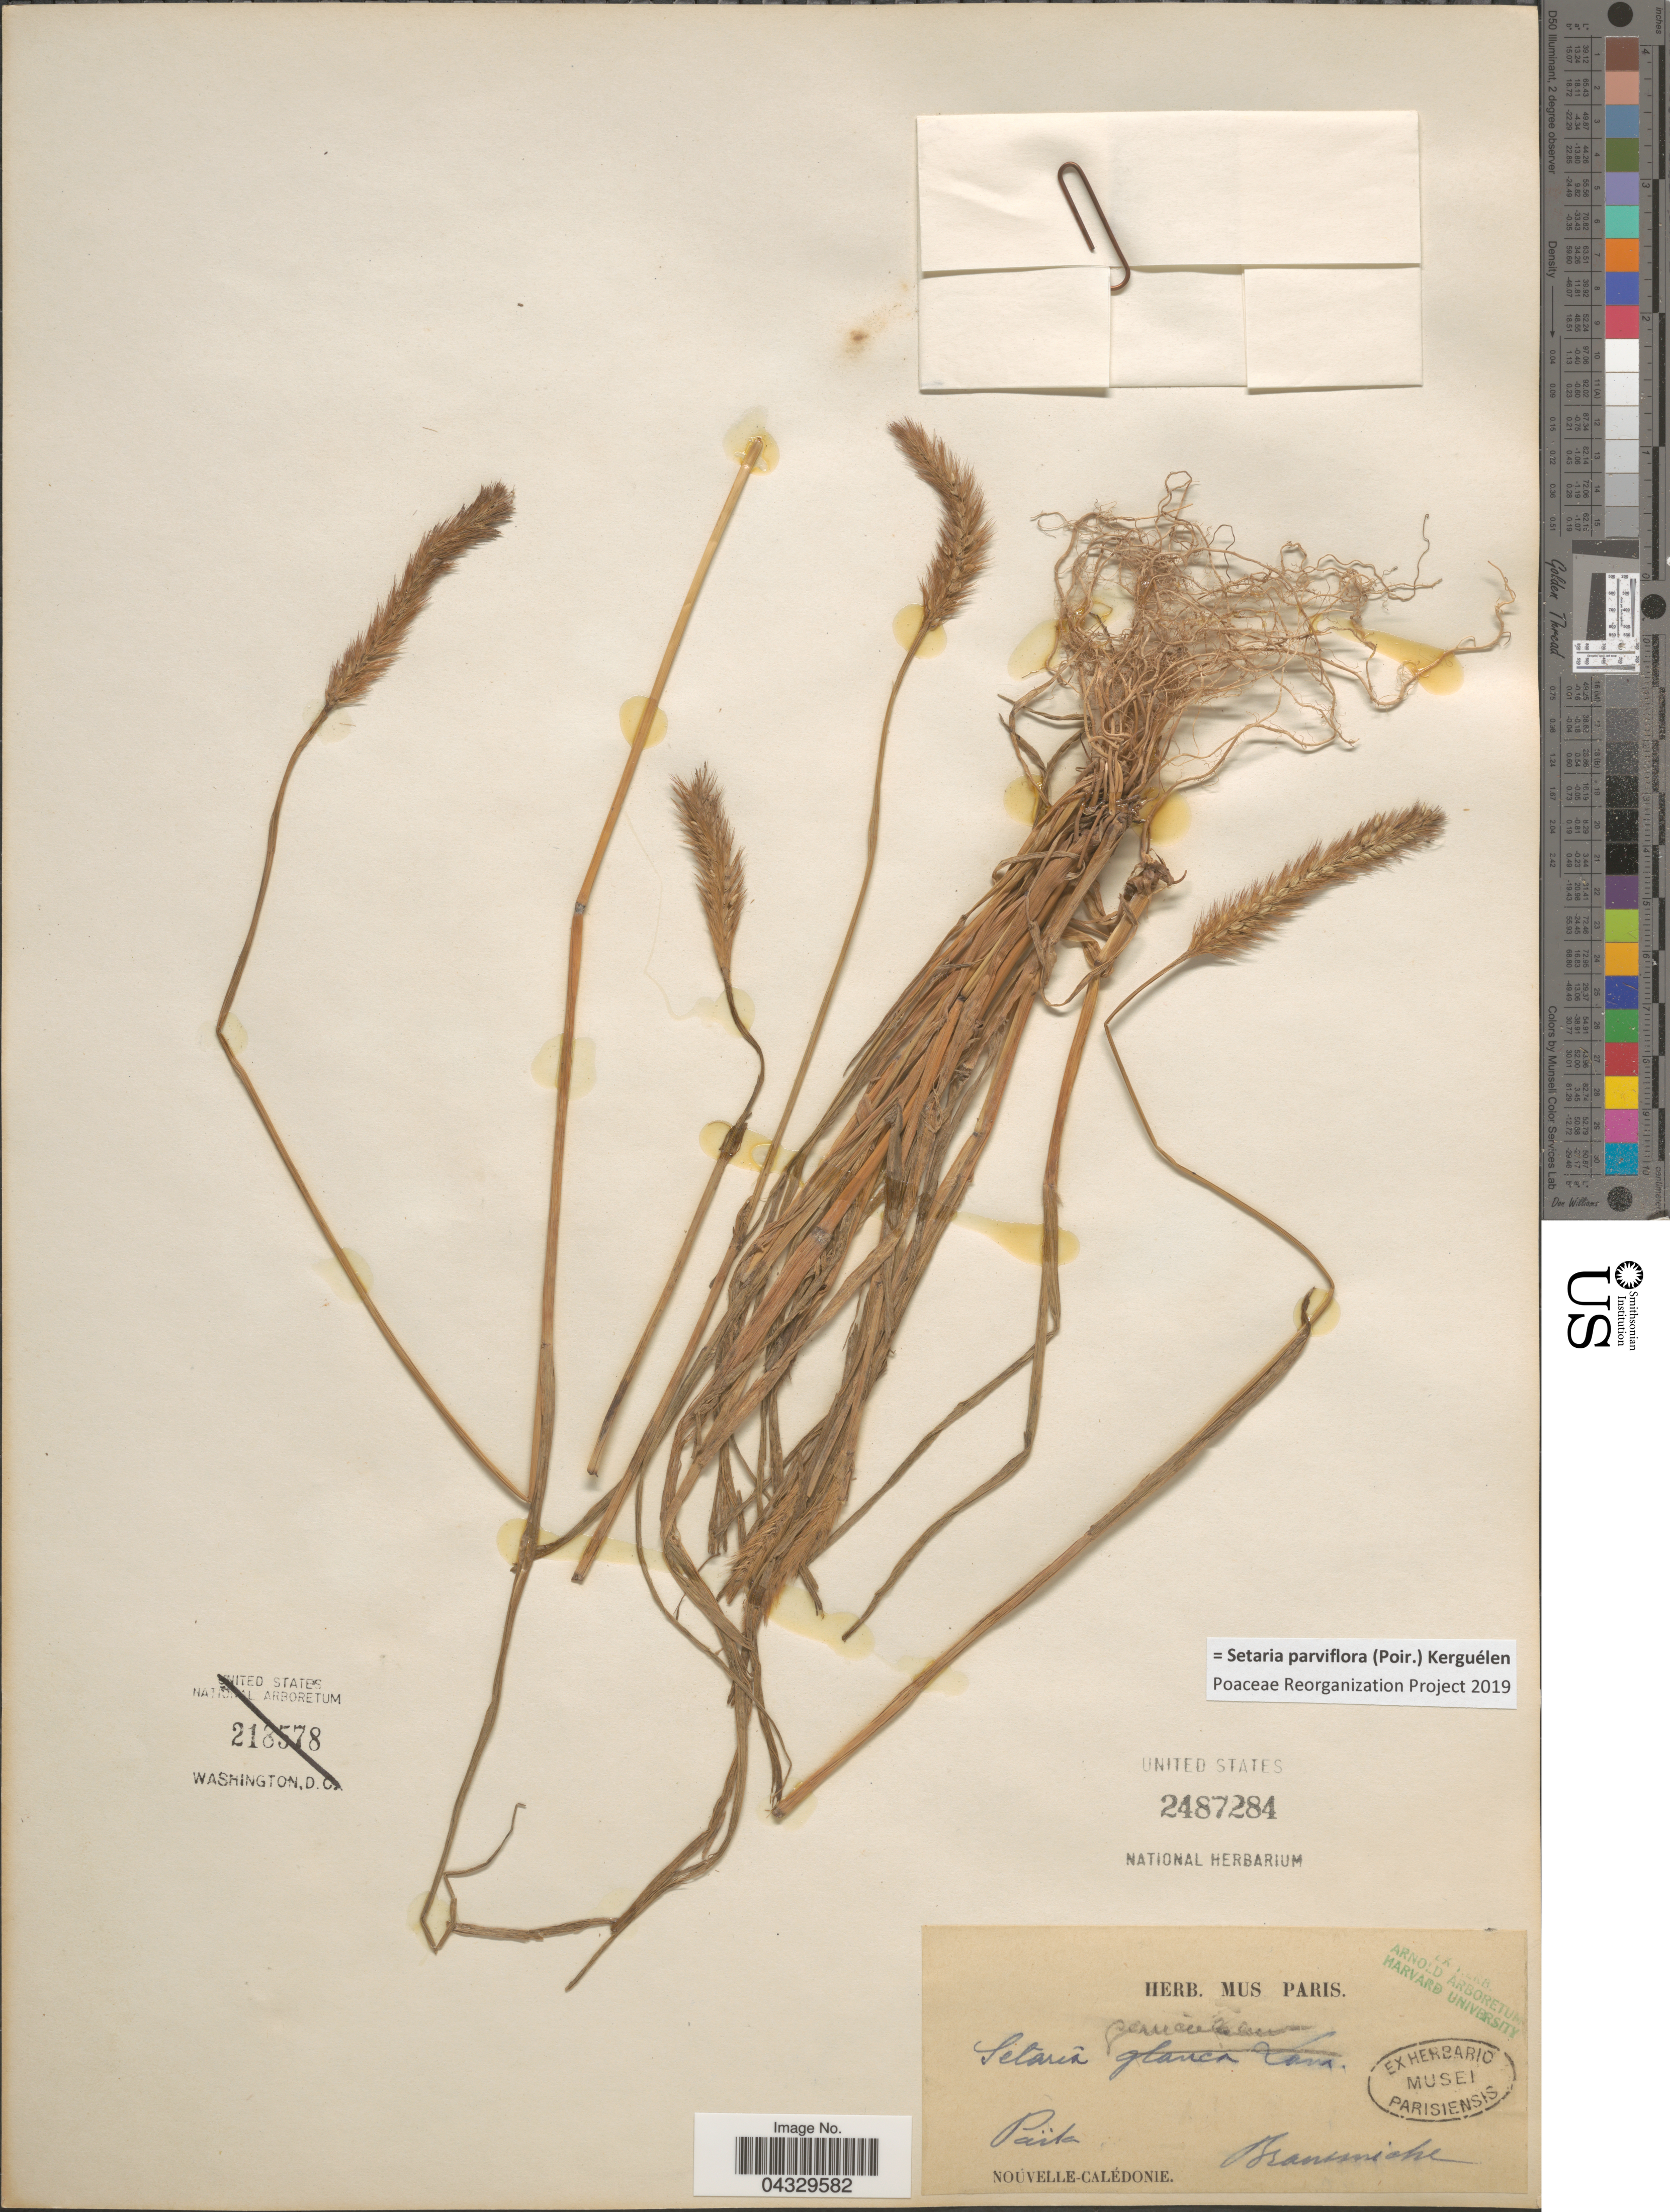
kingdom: Plantae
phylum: Tracheophyta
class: Liliopsida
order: Poales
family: Poaceae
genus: Setaria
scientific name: Setaria parviflora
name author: (Poir.) Kerguélen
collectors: Brousmiche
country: New Caledonia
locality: Païta. Nouvelle-Calédonie.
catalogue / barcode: US 2487284